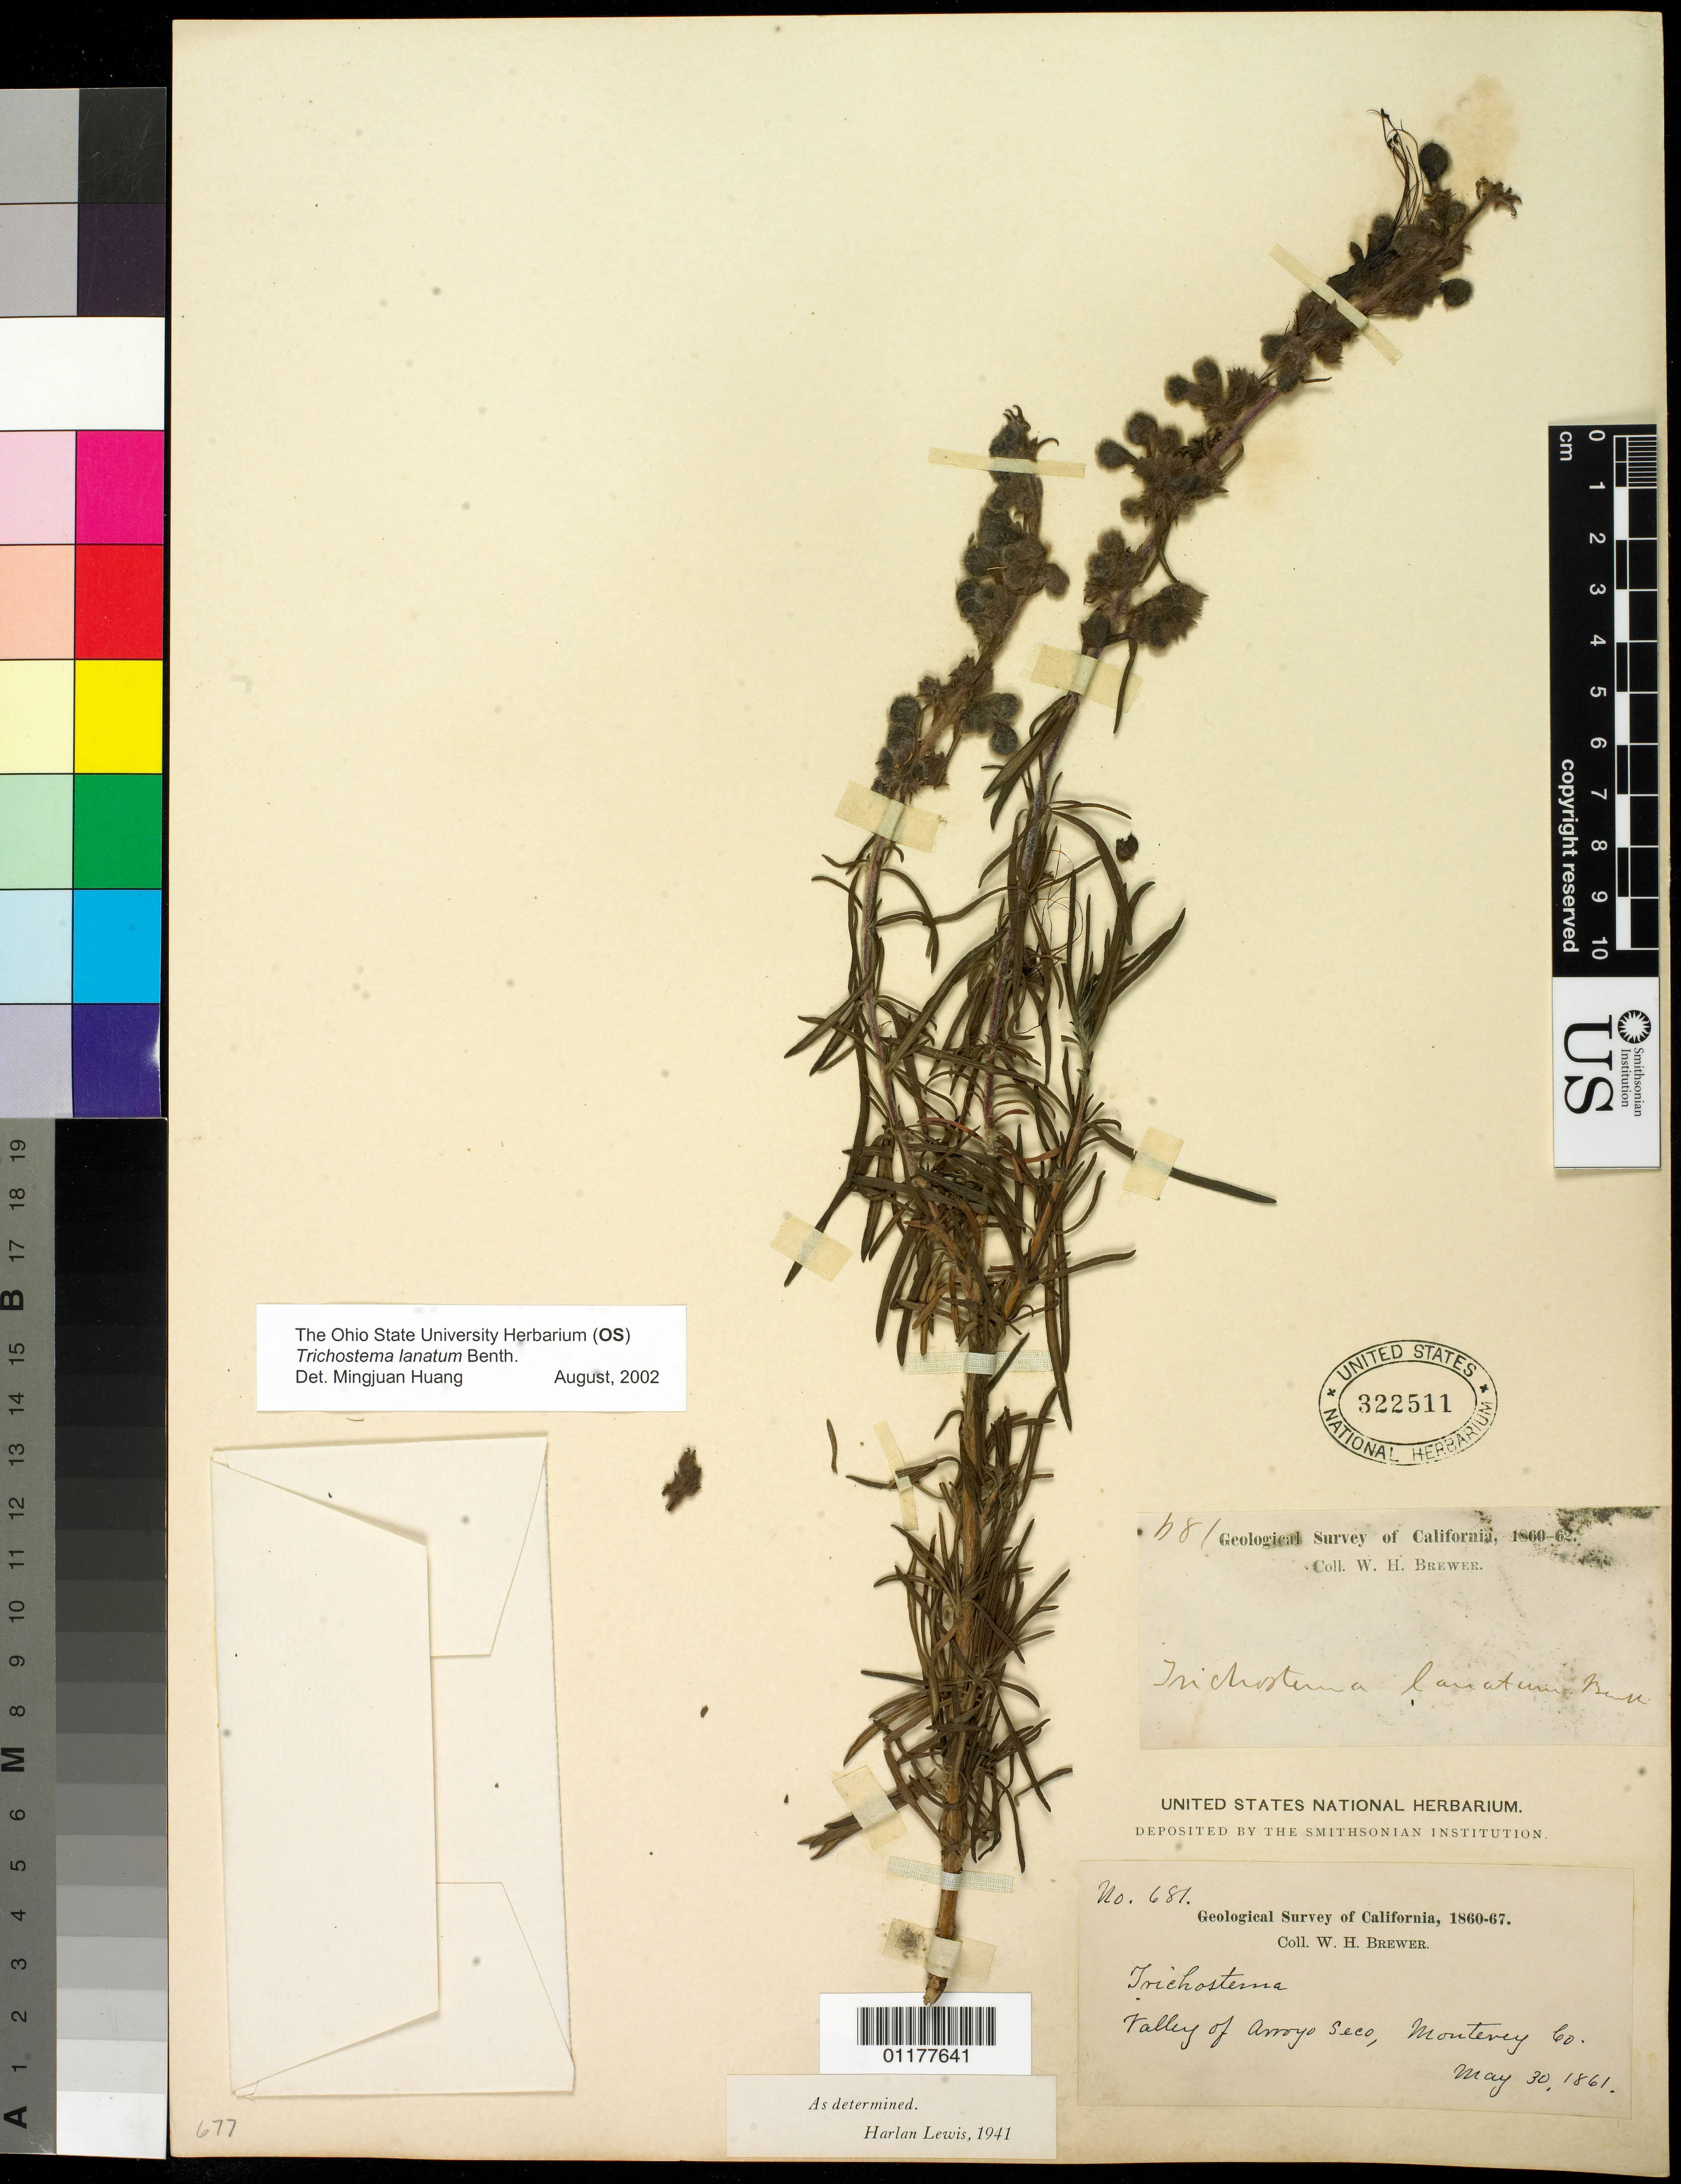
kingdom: Plantae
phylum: Tracheophyta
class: Magnoliopsida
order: Lamiales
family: Lamiaceae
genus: Trichostema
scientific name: Trichostema lanatum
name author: Benth.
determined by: Huang, Mingjuan, (OS), Ohio State University Herbarium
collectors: W. H. Brewer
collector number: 681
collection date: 1861-05-30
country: United States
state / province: California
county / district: Monterey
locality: Valley of Arroyo Seco.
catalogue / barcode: US 322511